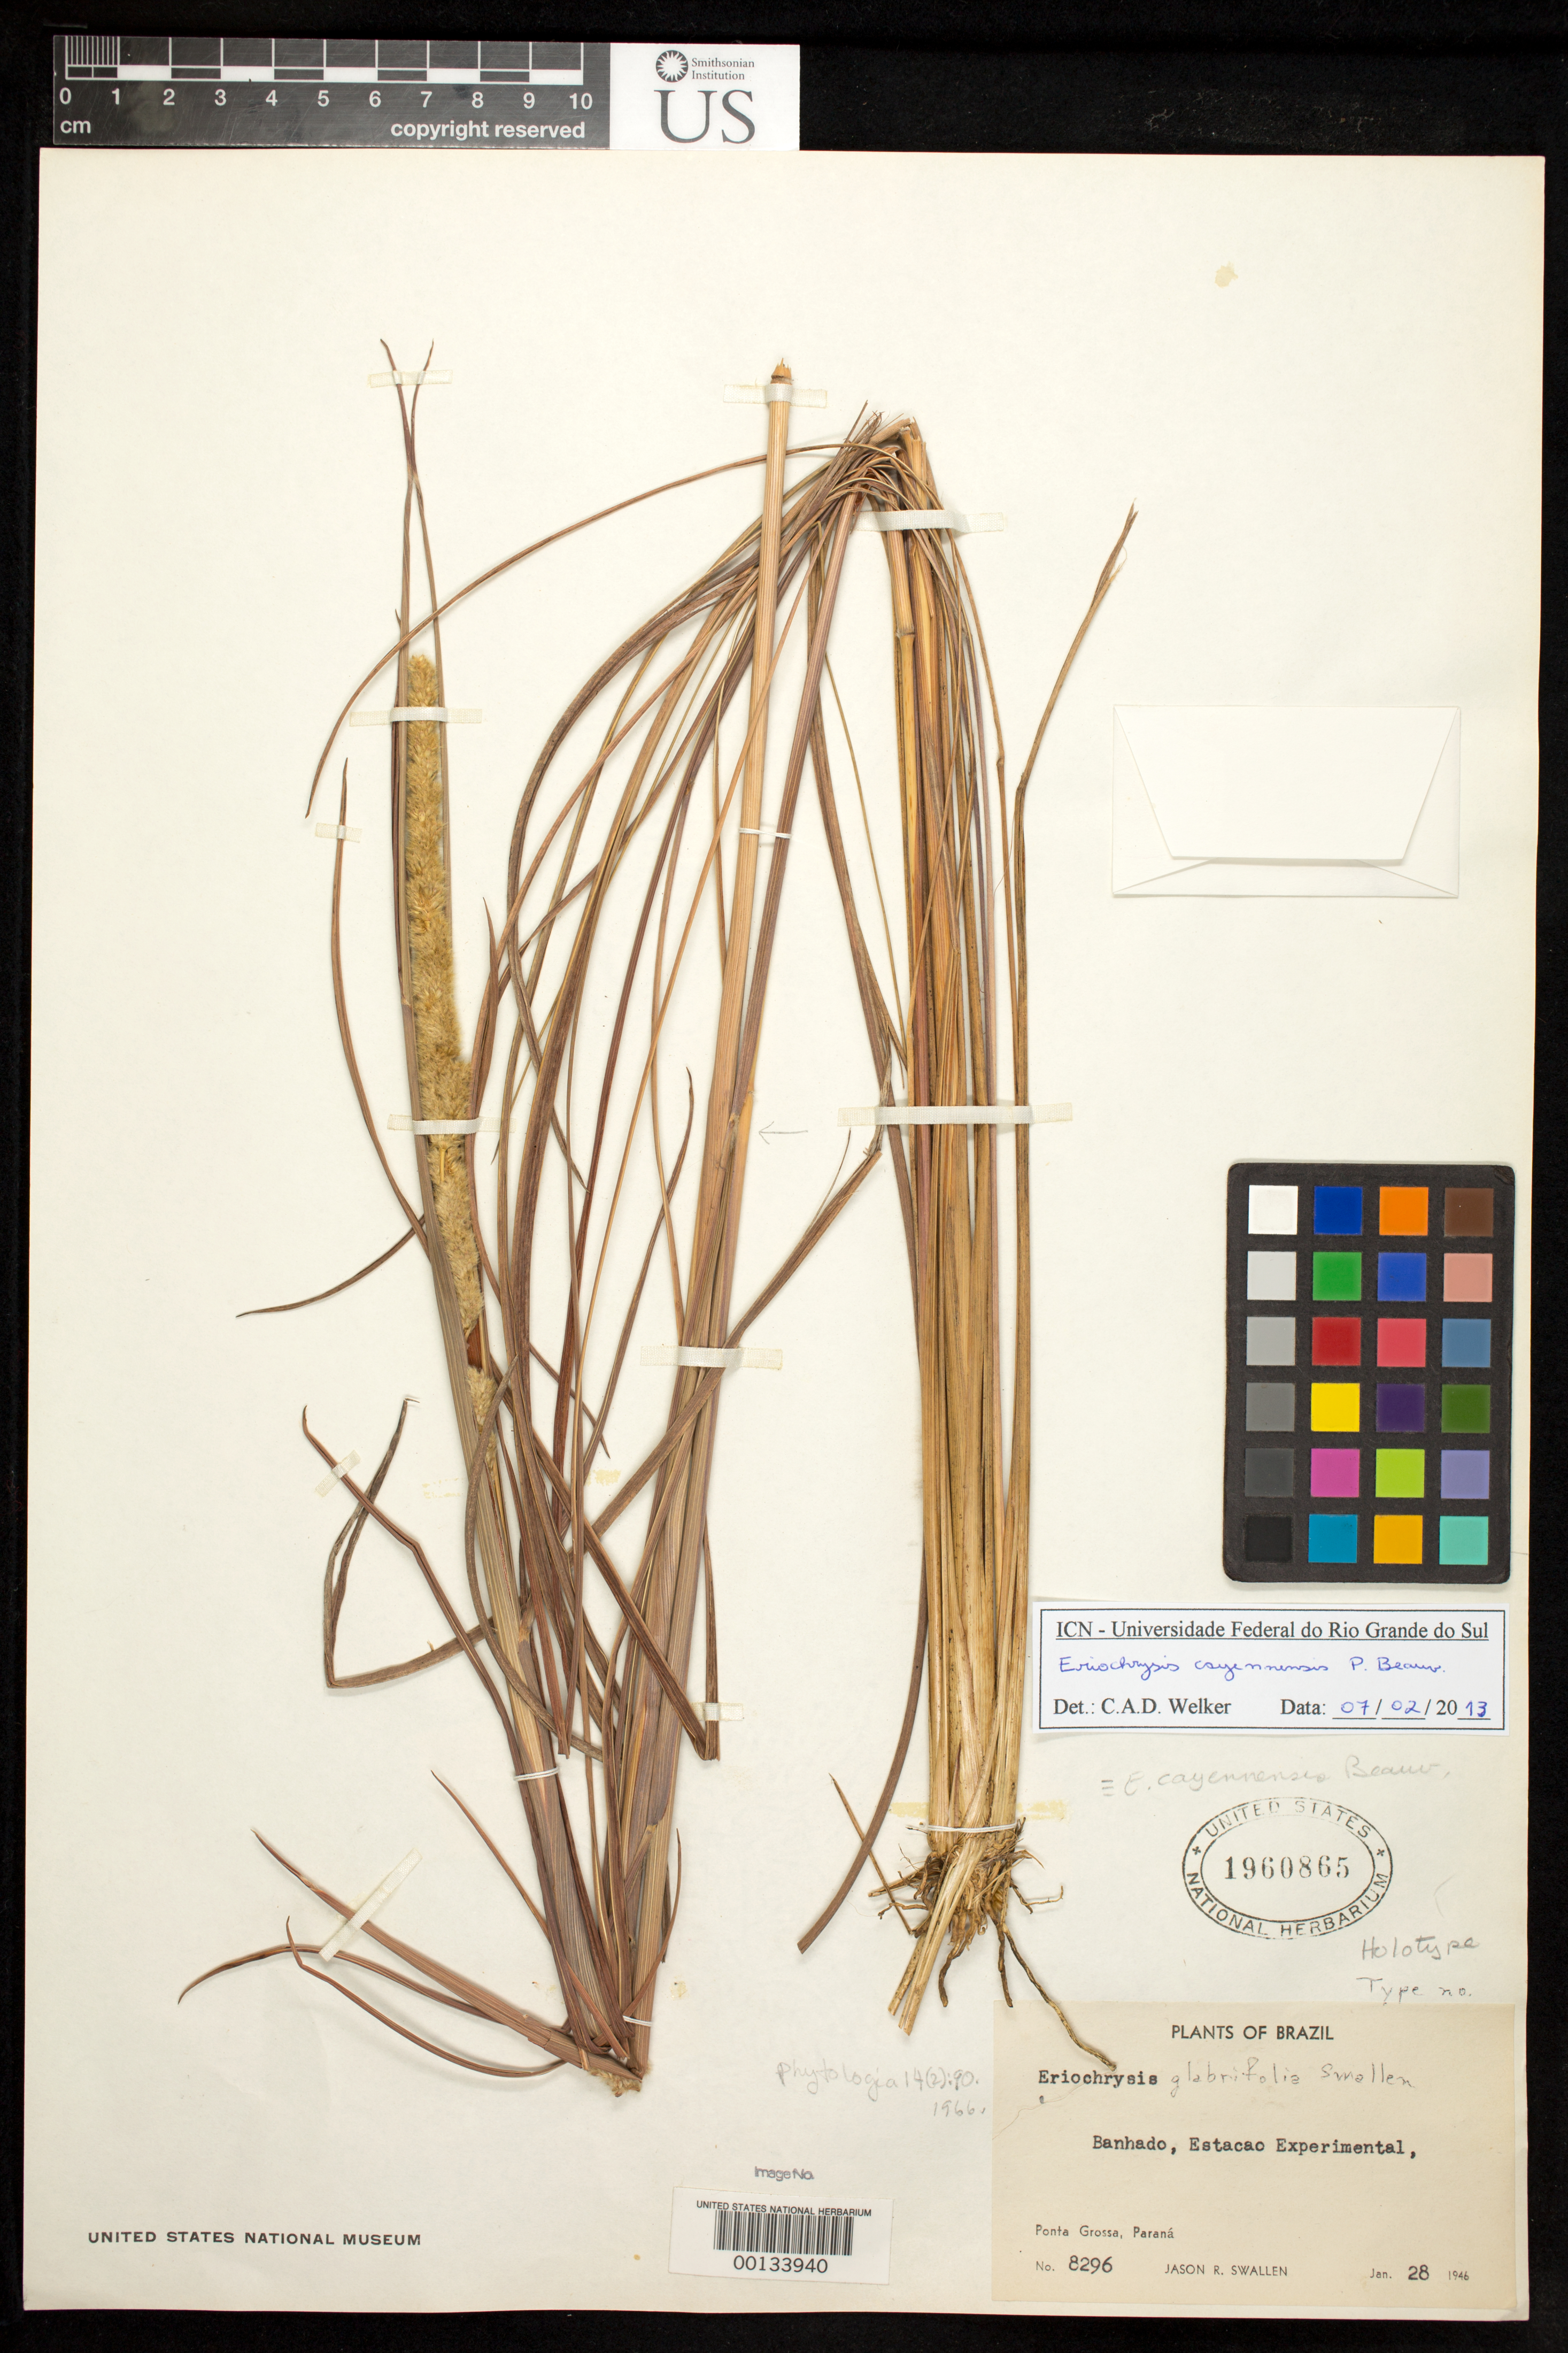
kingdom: Plantae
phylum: Tracheophyta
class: Liliopsida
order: Poales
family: Poaceae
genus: Eriochrysis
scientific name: Eriochrysis glabrifolia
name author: Swallen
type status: Holotype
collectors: J. R. Swallen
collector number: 8296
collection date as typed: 28 Jan 1946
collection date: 1946-01-28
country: Brazil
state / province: Paraná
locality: Estacao Experimental, Ponta Grossa Banhada, Paraná.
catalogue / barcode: US 1960865